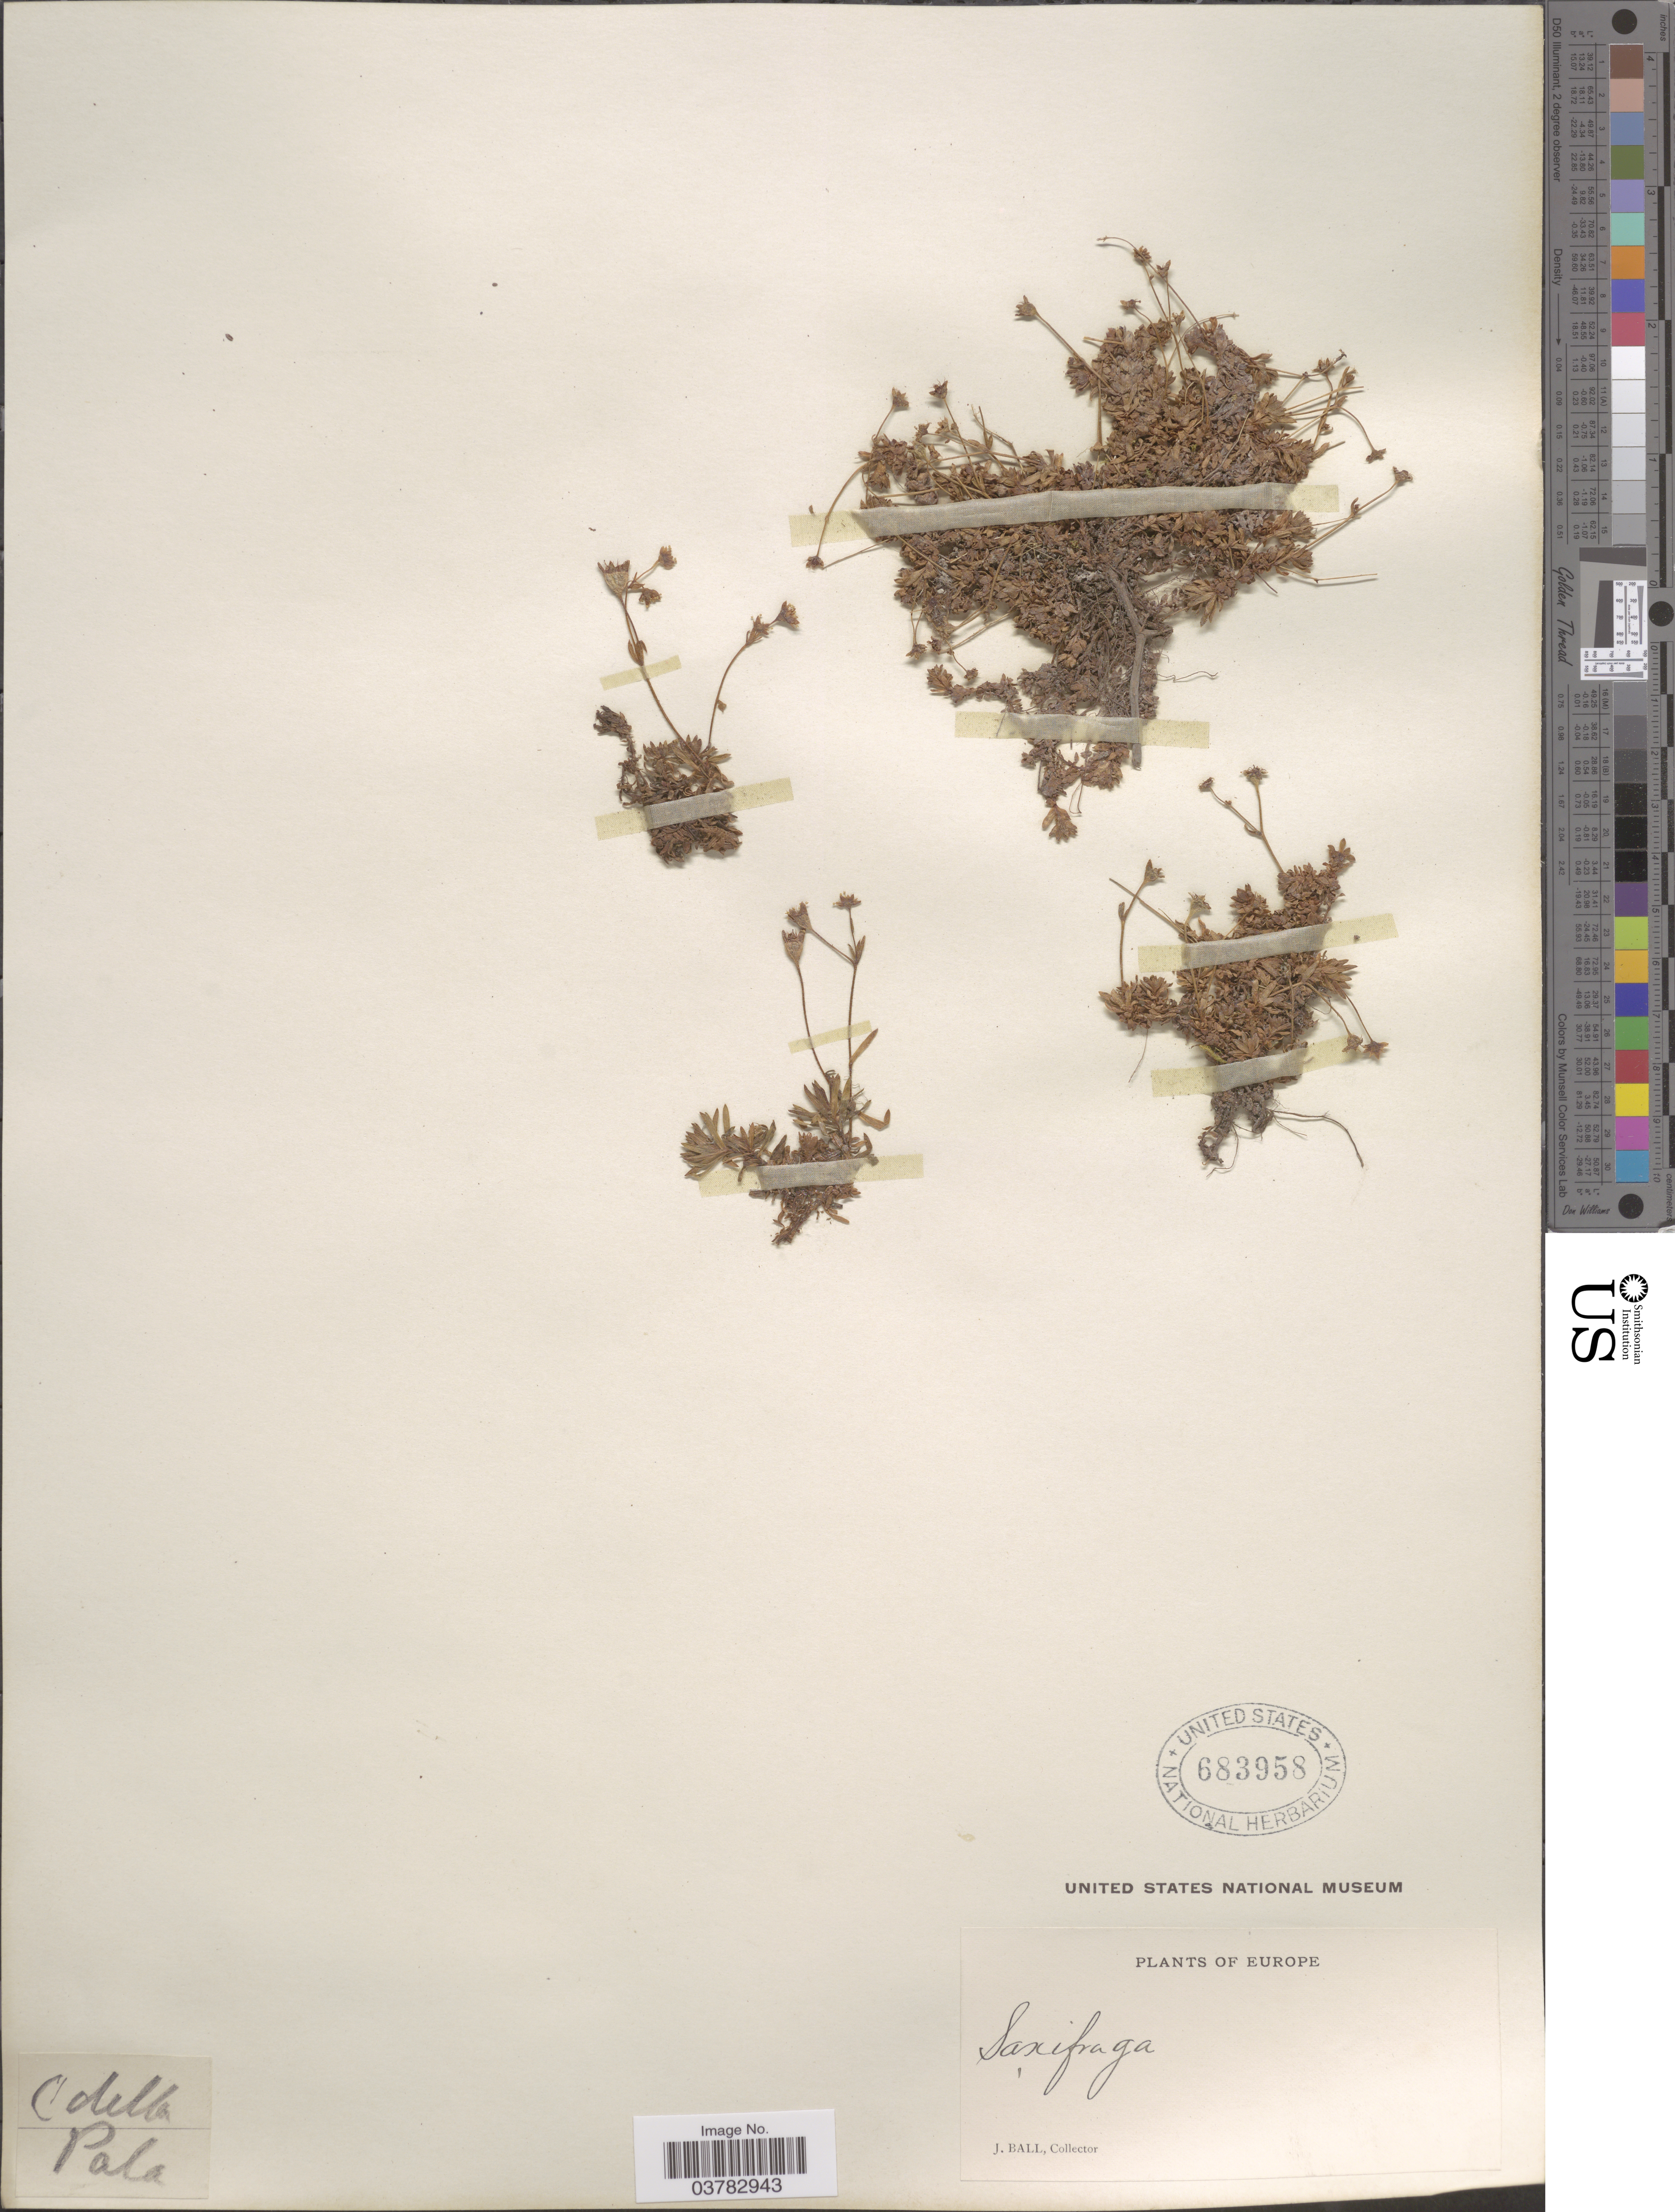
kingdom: Plantae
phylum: Tracheophyta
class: Magnoliopsida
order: Saxifragales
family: Saxifragaceae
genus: Saxifraga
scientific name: Saxifraga sp.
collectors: J. Ball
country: Italy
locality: Europe. C della Pala.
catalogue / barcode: US 683958